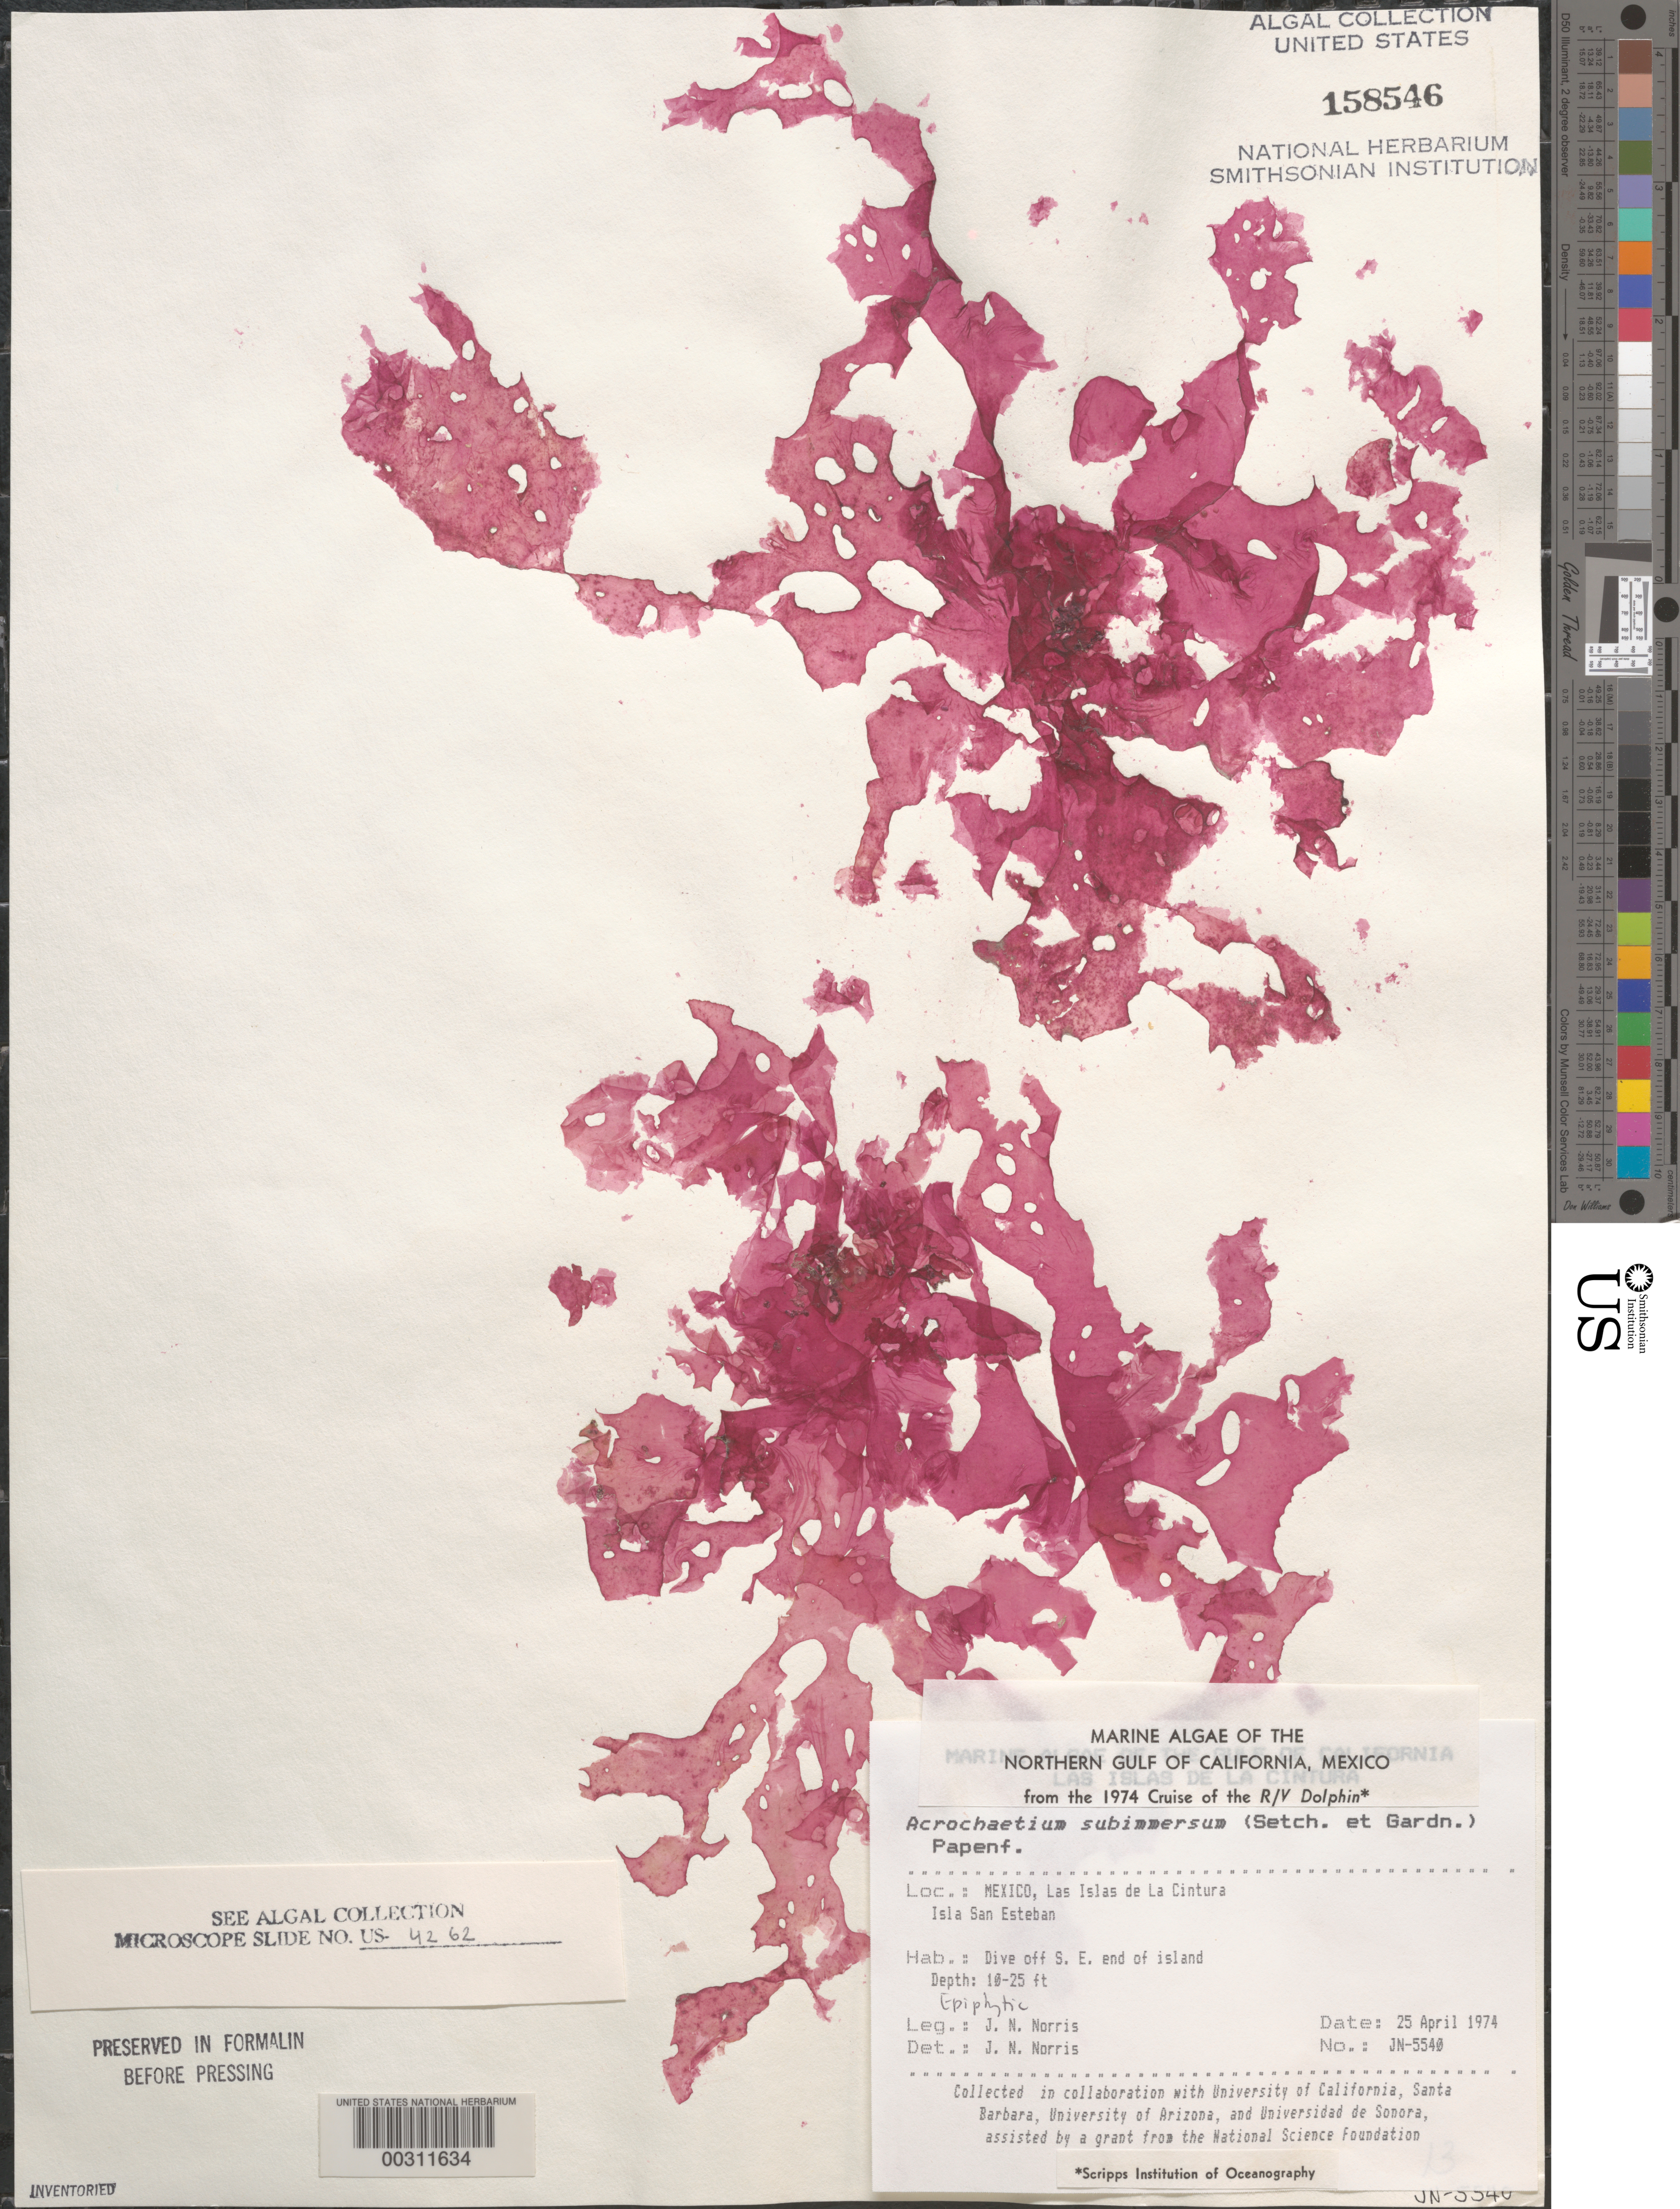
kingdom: Plantae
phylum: Rhodophyta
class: Florideophyceae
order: Palmariales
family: Rhodophysemataceae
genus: Rhodonematella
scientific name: Rhodonematella subimmersa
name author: (Setchell & N.L. Gardner) S.L. Clayden & G.W. Saunders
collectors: J. N. Norris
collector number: JN-5540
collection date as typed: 25 Apr 1974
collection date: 1974-04-25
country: Mexico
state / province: Baja California Norte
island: Isla San Esteban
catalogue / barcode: US 158546